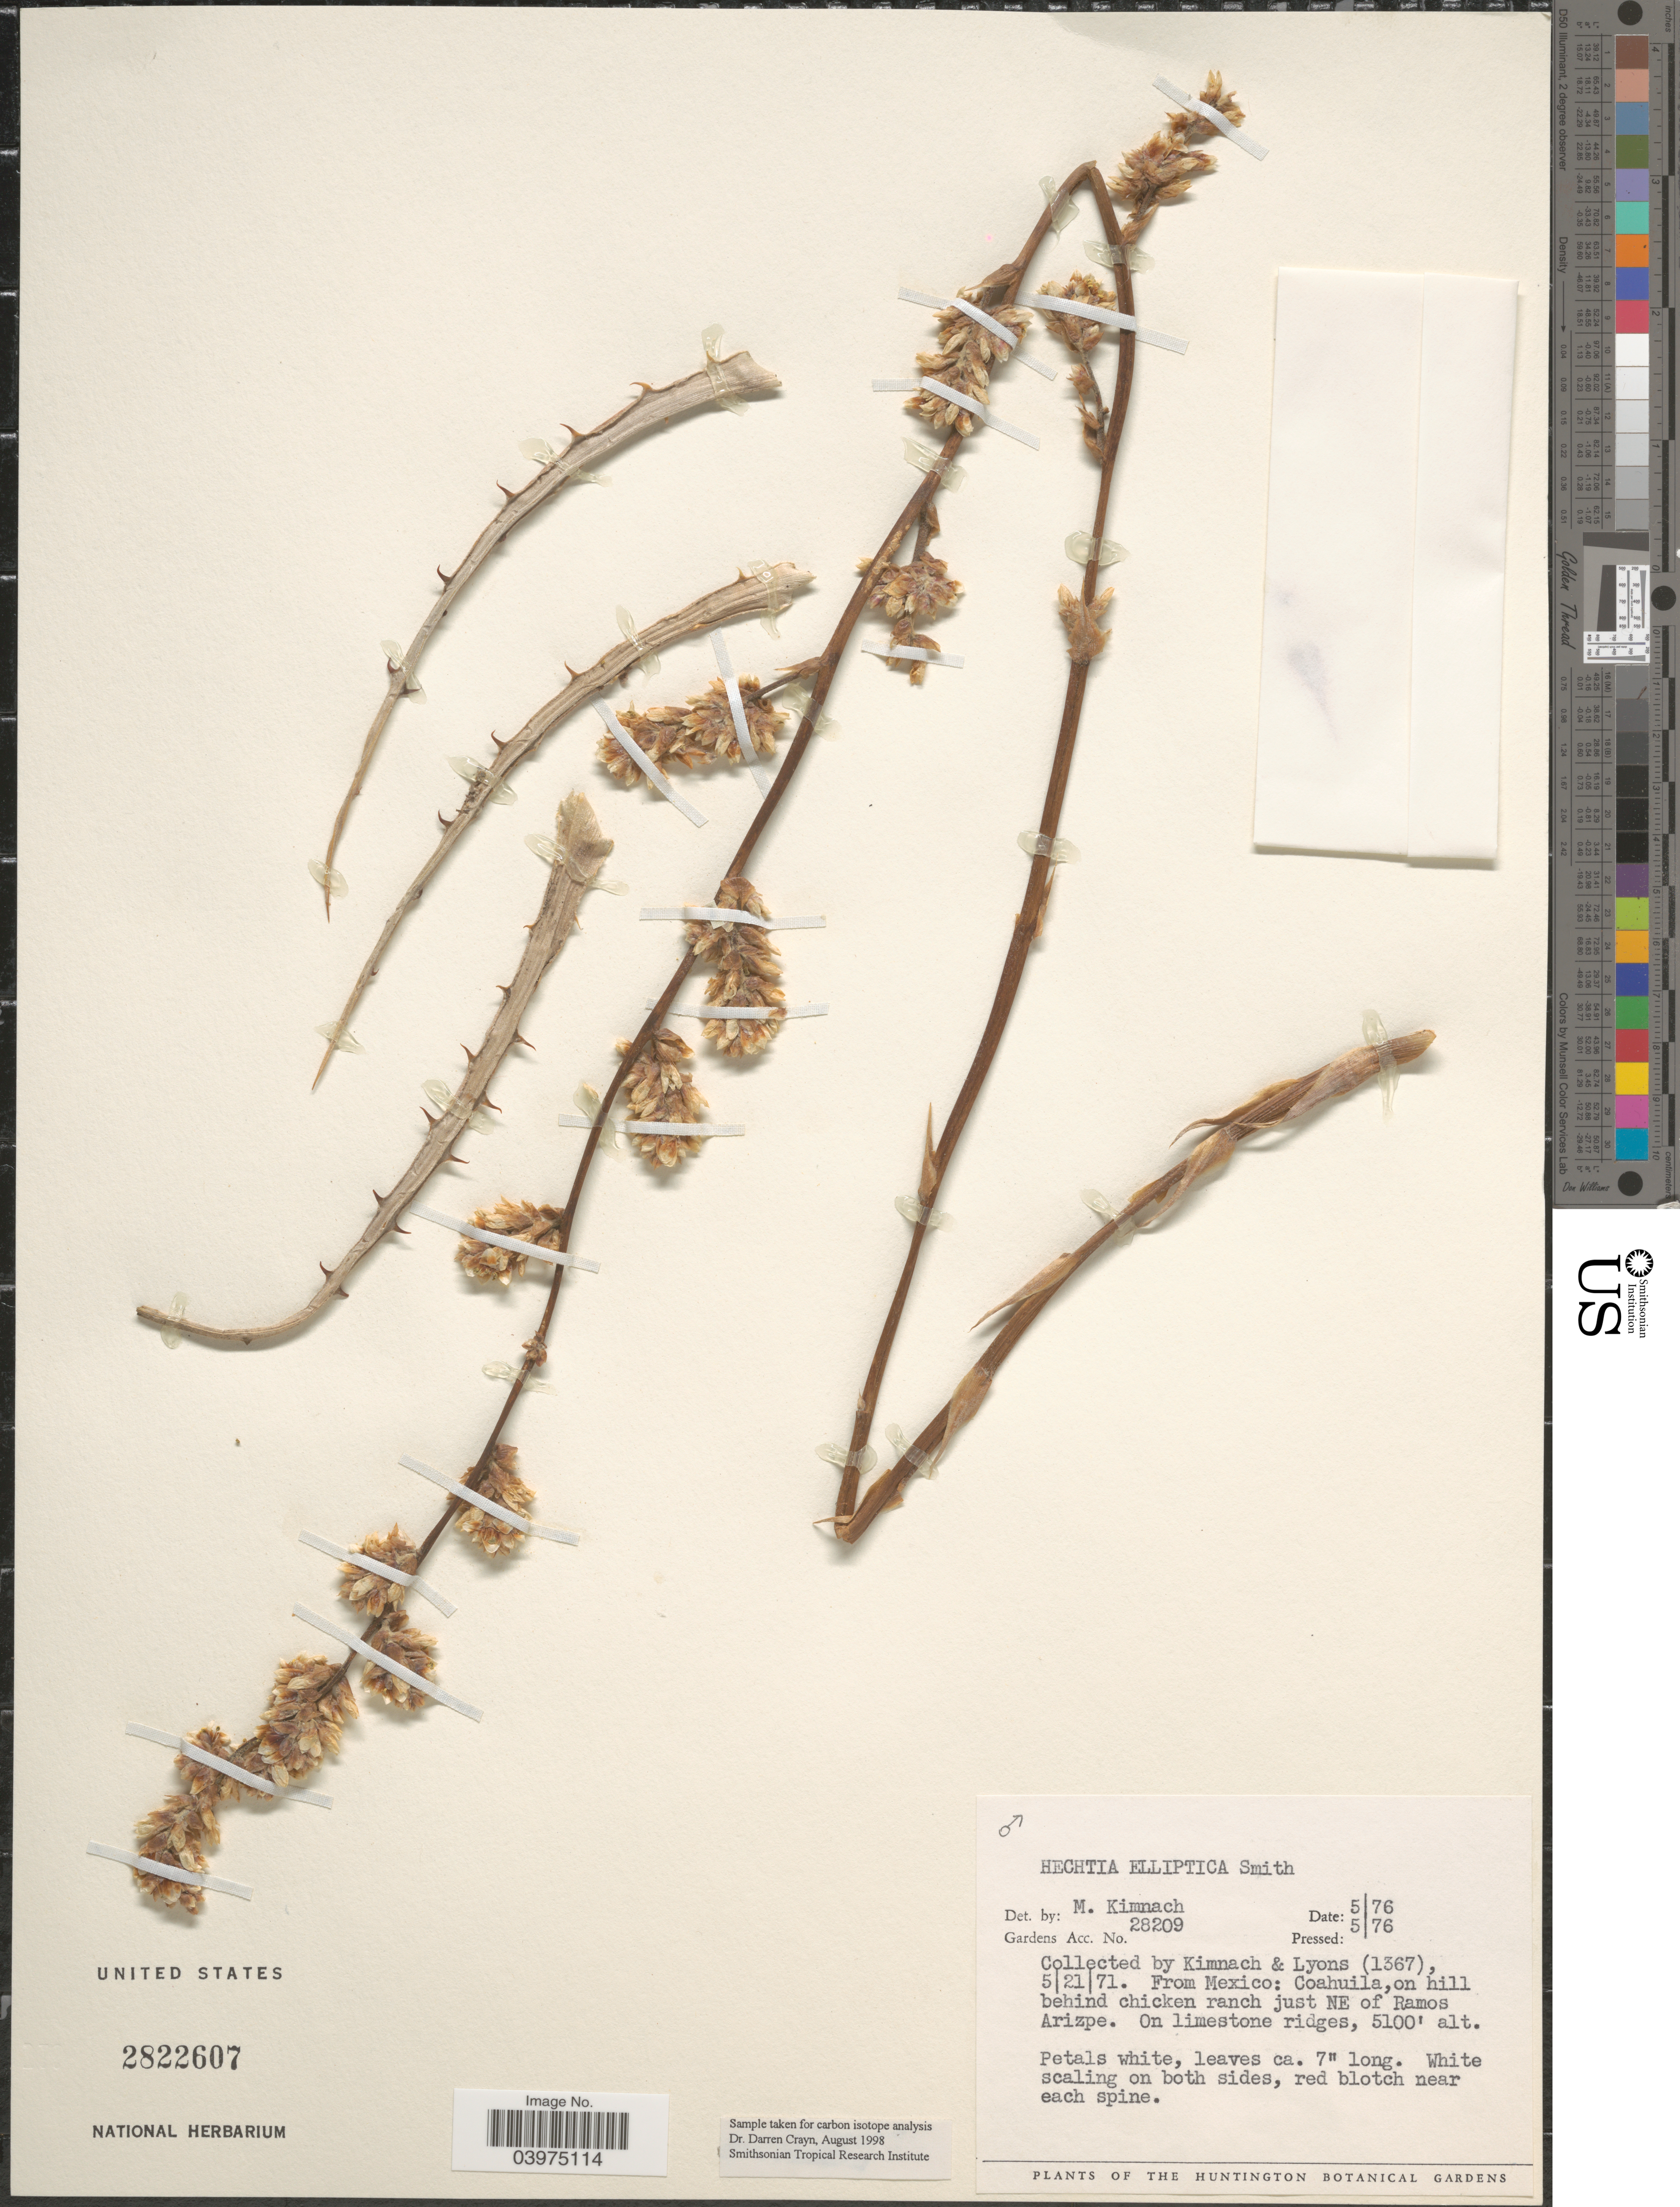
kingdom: Plantae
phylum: Tracheophyta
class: Liliopsida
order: Poales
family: Bromeliaceae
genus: Hechtia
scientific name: Hechtia elliptica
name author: L.B. Sm.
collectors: -. Kimnach & Lyons, --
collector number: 1367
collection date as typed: Transcribed d/m/y: /5/76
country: United States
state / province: California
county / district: Los Angeles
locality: The Huntington Botanical Gardens.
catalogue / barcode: US 2822607